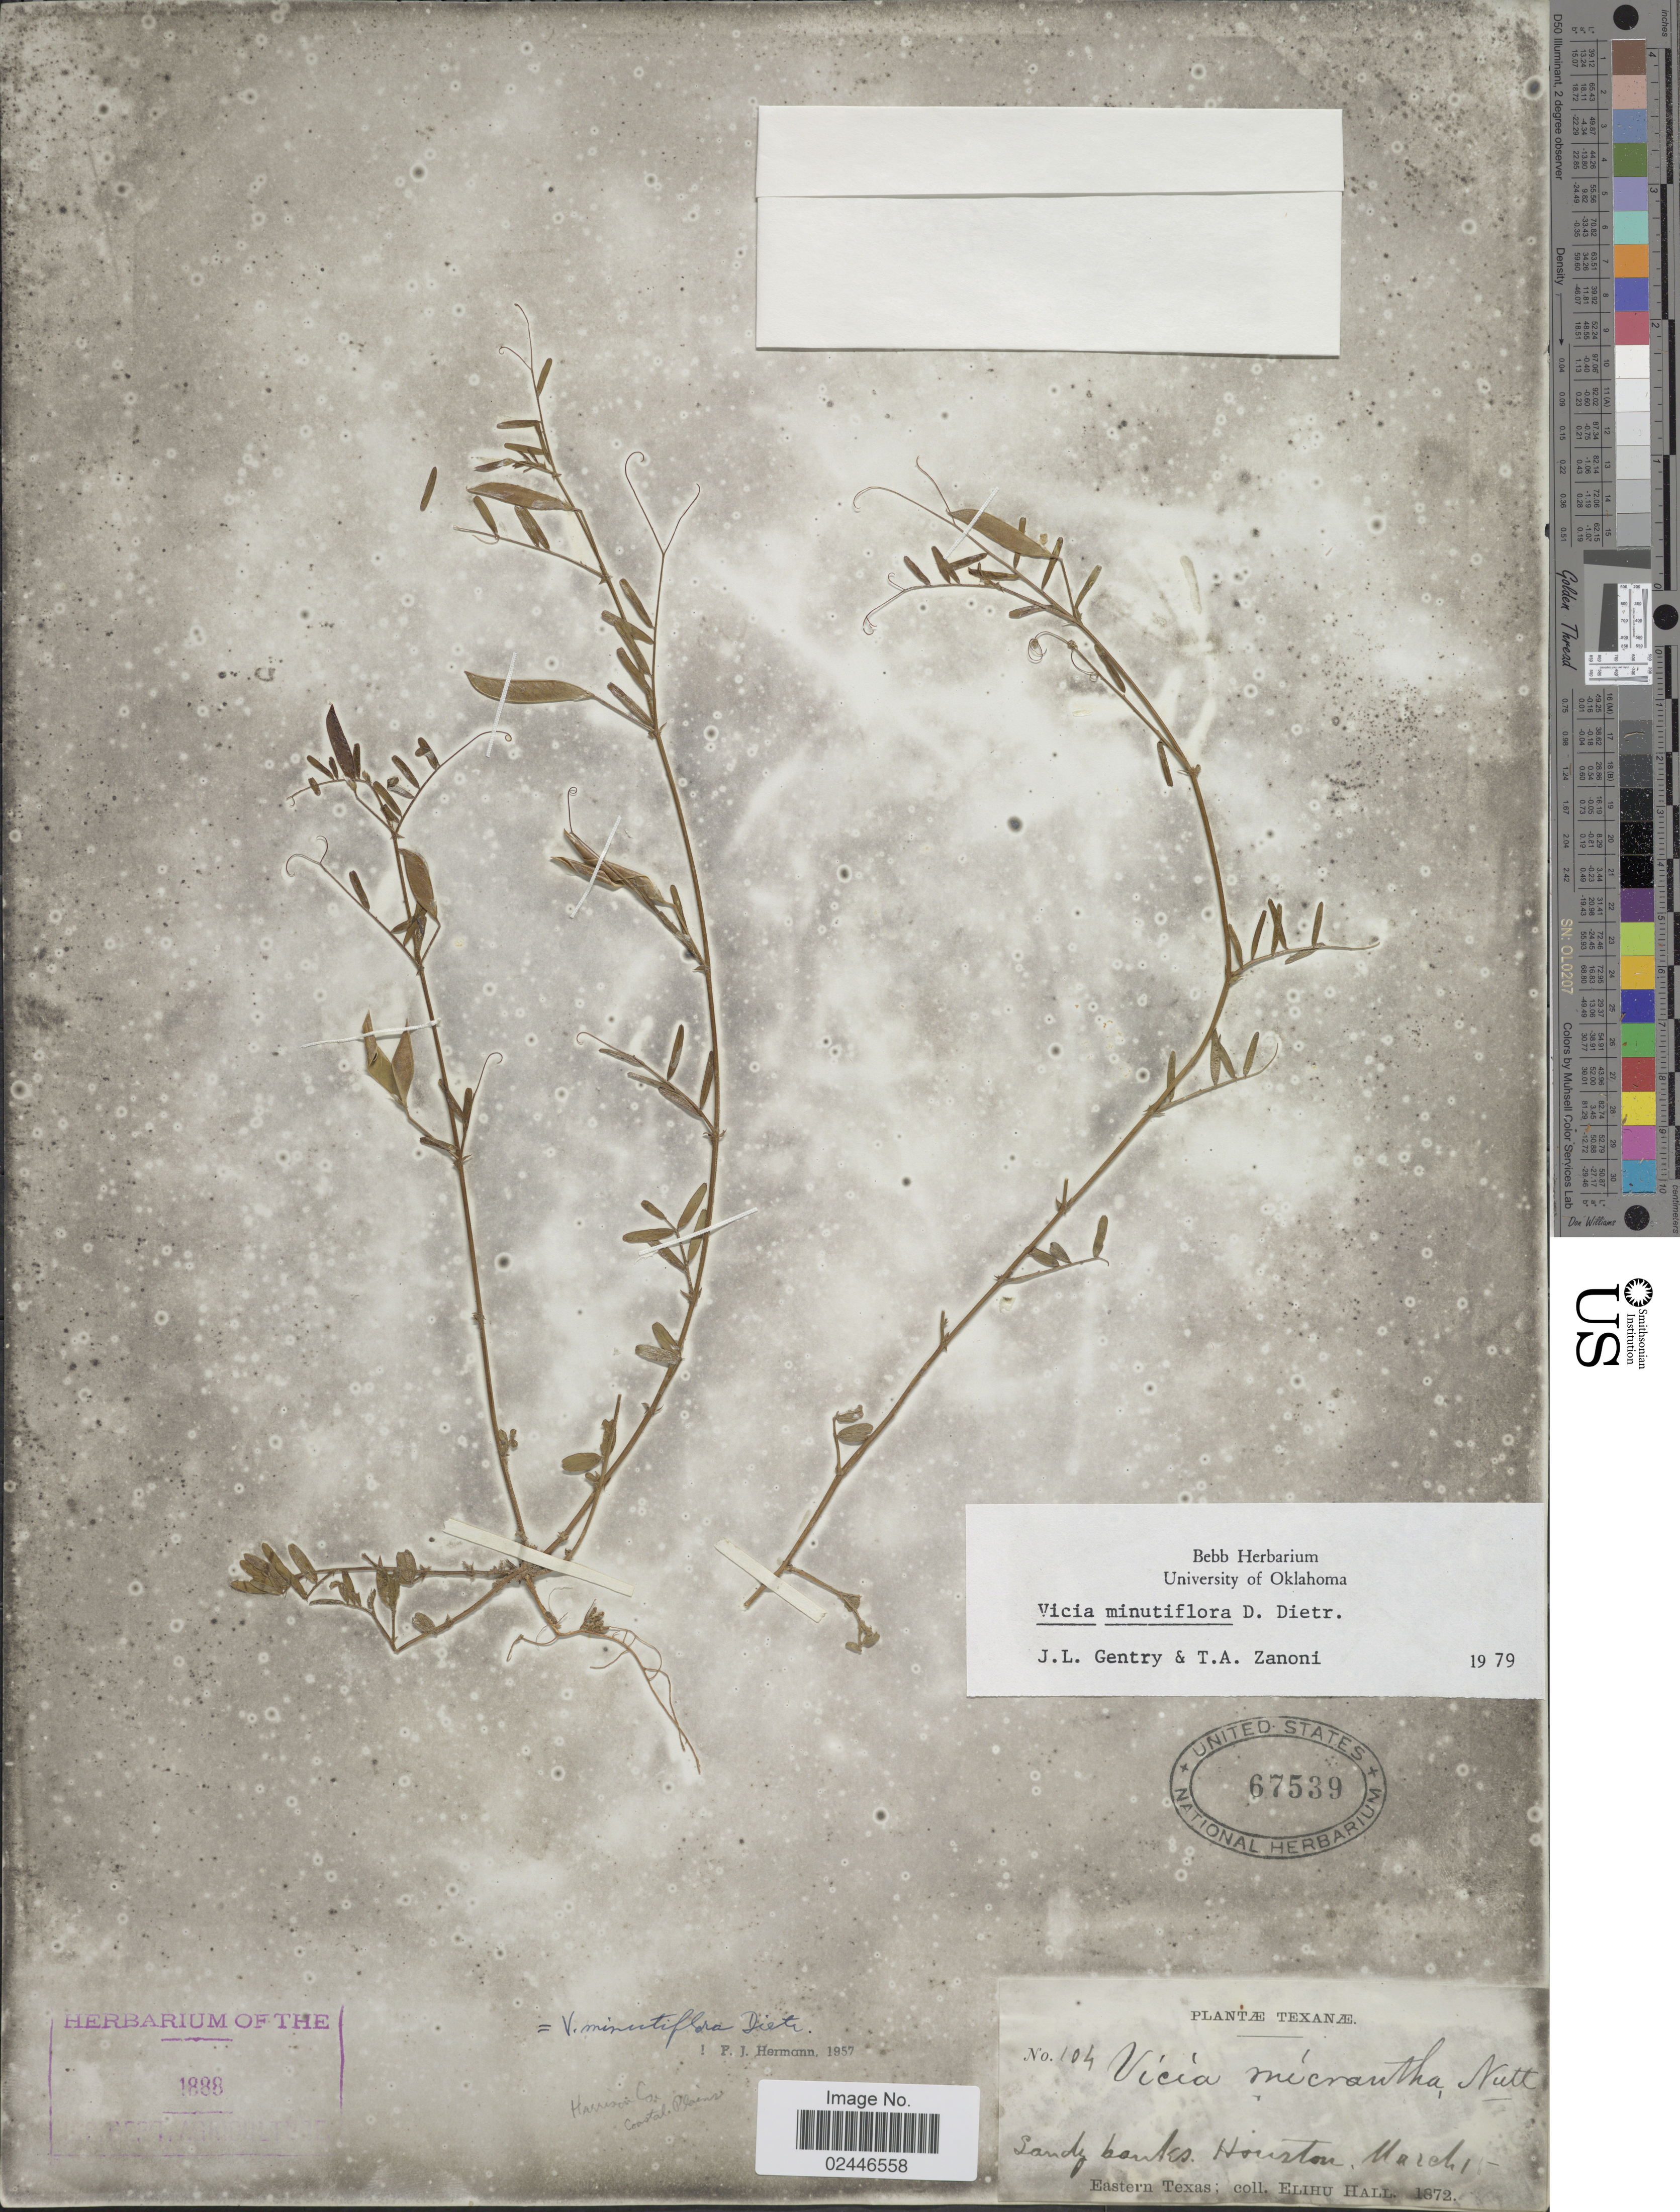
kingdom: Plantae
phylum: Tracheophyta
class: Magnoliopsida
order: Fabales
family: Fabaceae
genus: Vicia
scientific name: Vicia minutiflora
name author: D. Dietr.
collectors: E. Hall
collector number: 104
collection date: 1872-03-01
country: United States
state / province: Texas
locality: Houston, Eastern Texas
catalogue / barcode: US 67539